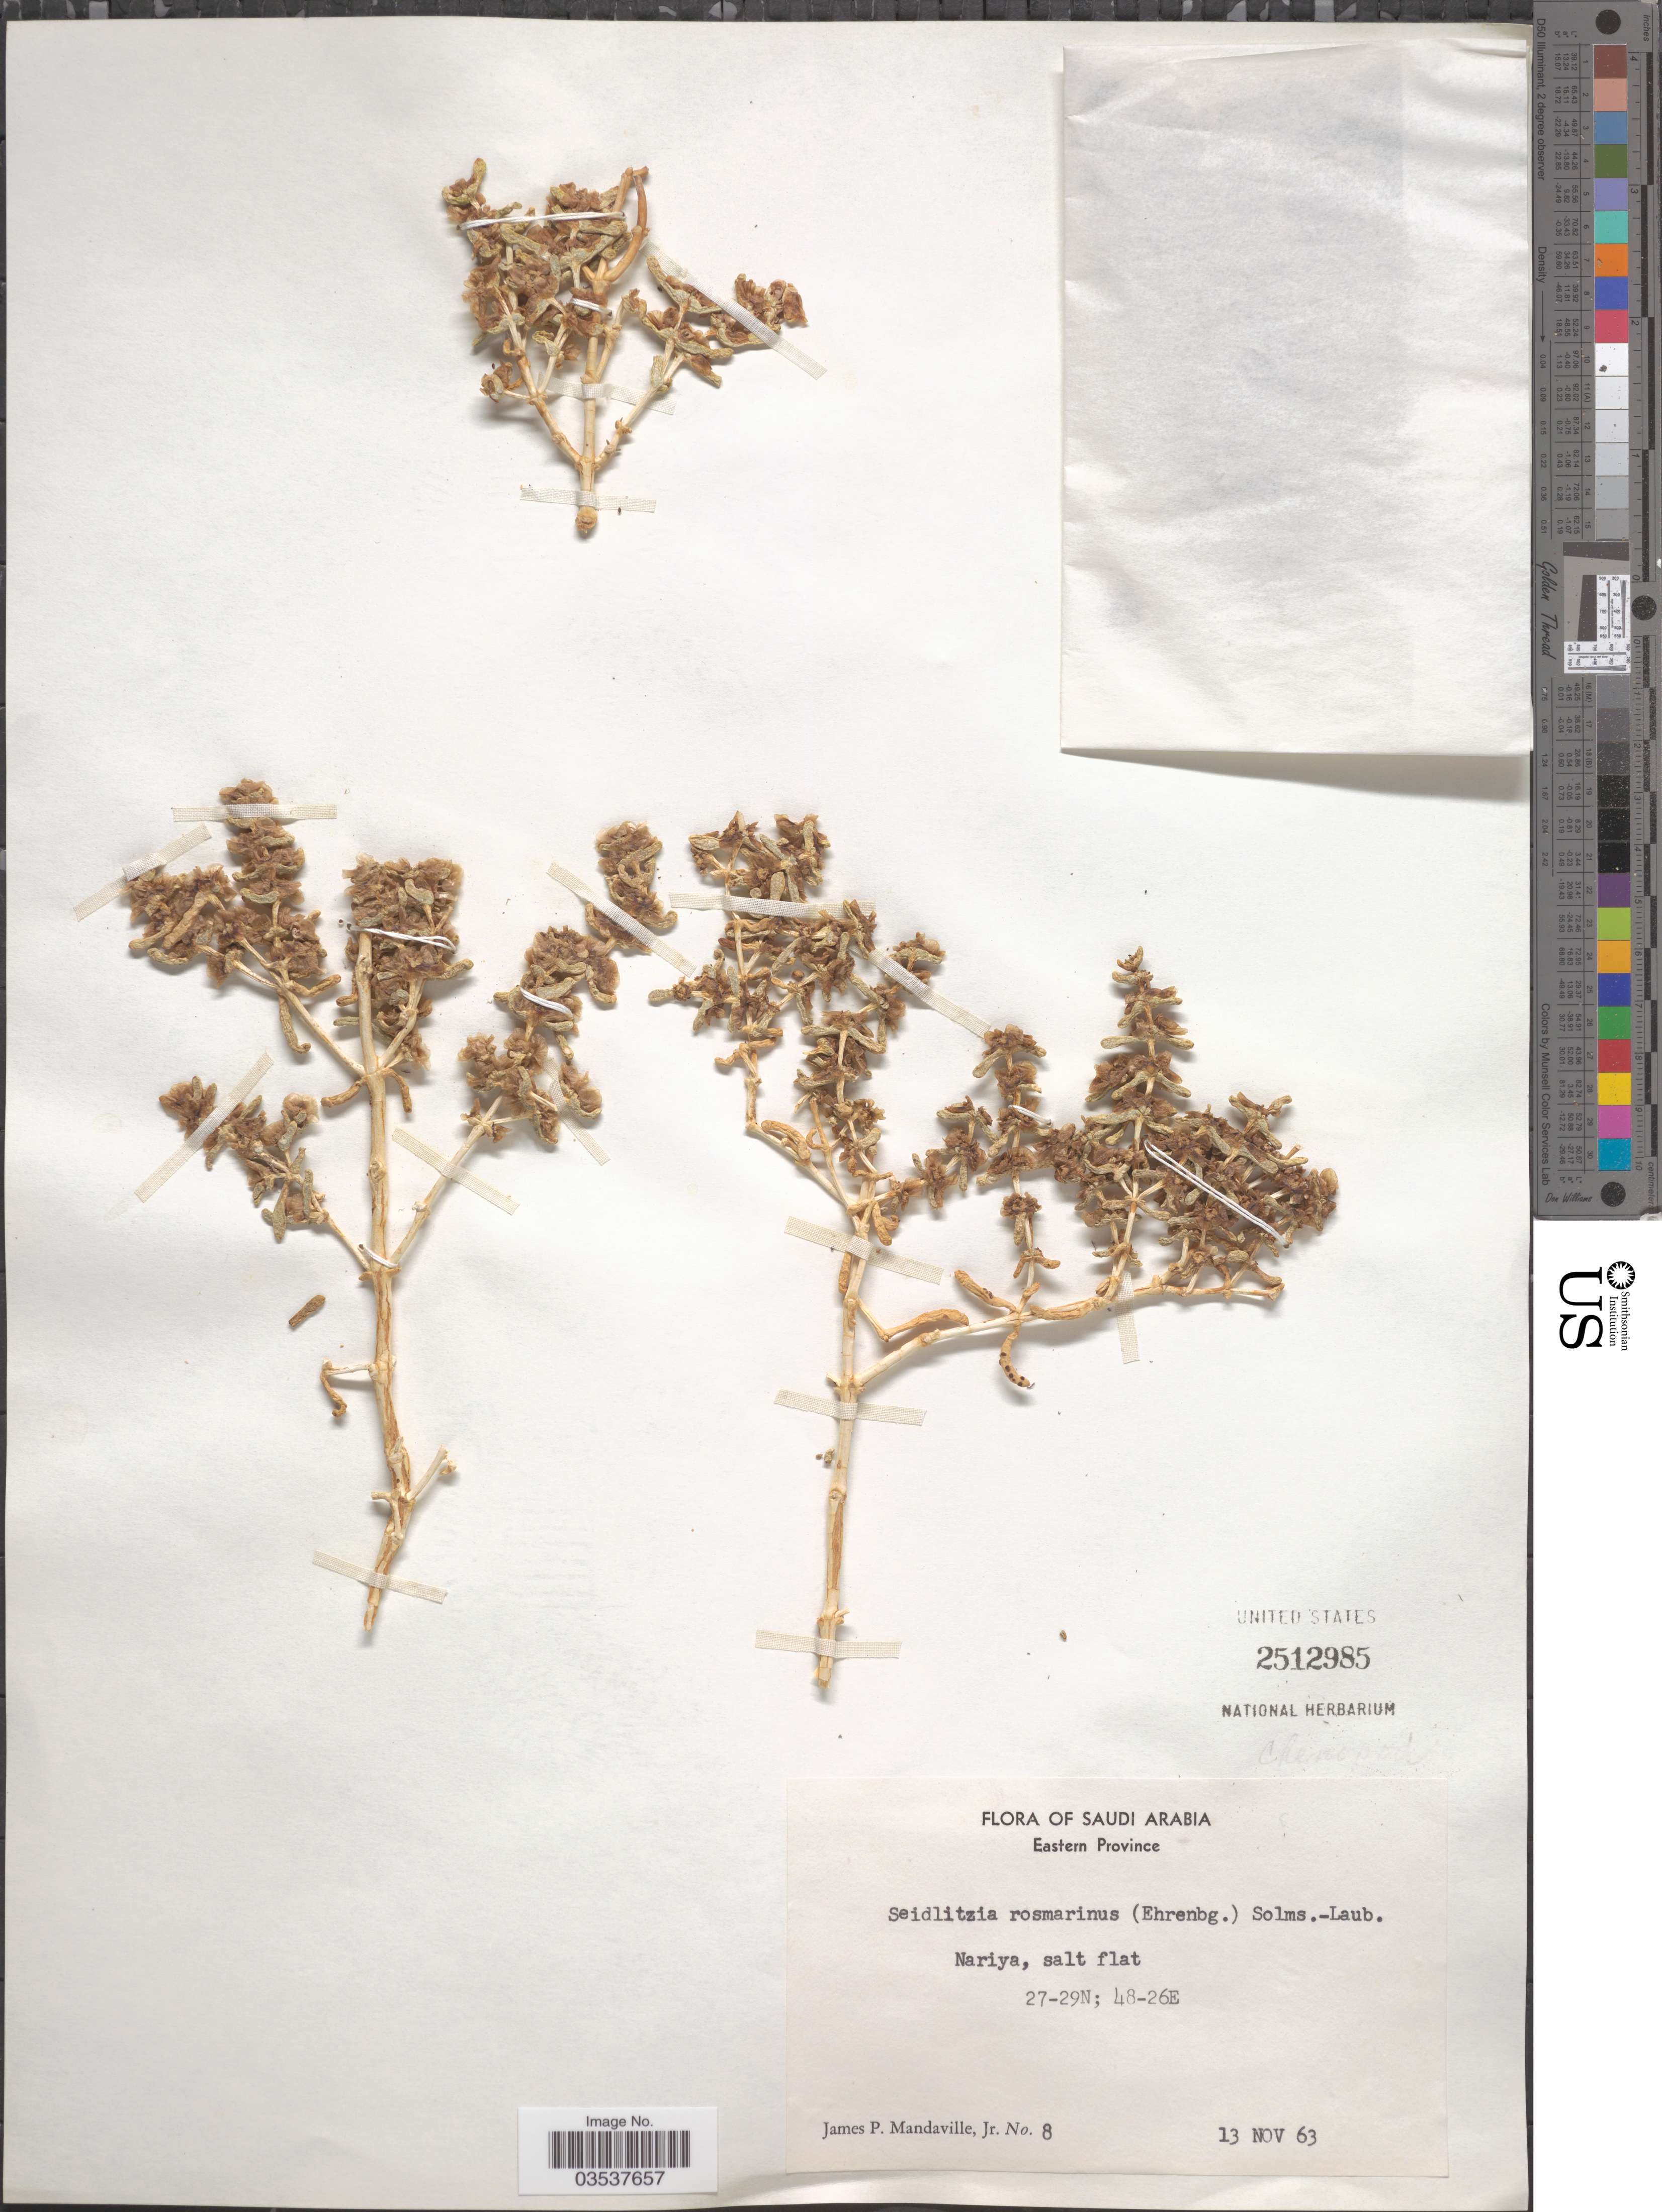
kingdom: Plantae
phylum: Tracheophyta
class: Magnoliopsida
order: Caryophyllales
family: Amaranthaceae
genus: Soda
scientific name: Soda rosmarinus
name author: (Bunge ex Boiss.) Akhani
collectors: J. Mandaville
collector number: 8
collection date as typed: Transcribed d/m/y: 13/11/63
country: Saudi Arabia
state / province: Ash Sharqiyah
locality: Eastern Province. Nariya, salt flat.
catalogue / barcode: US 2512985